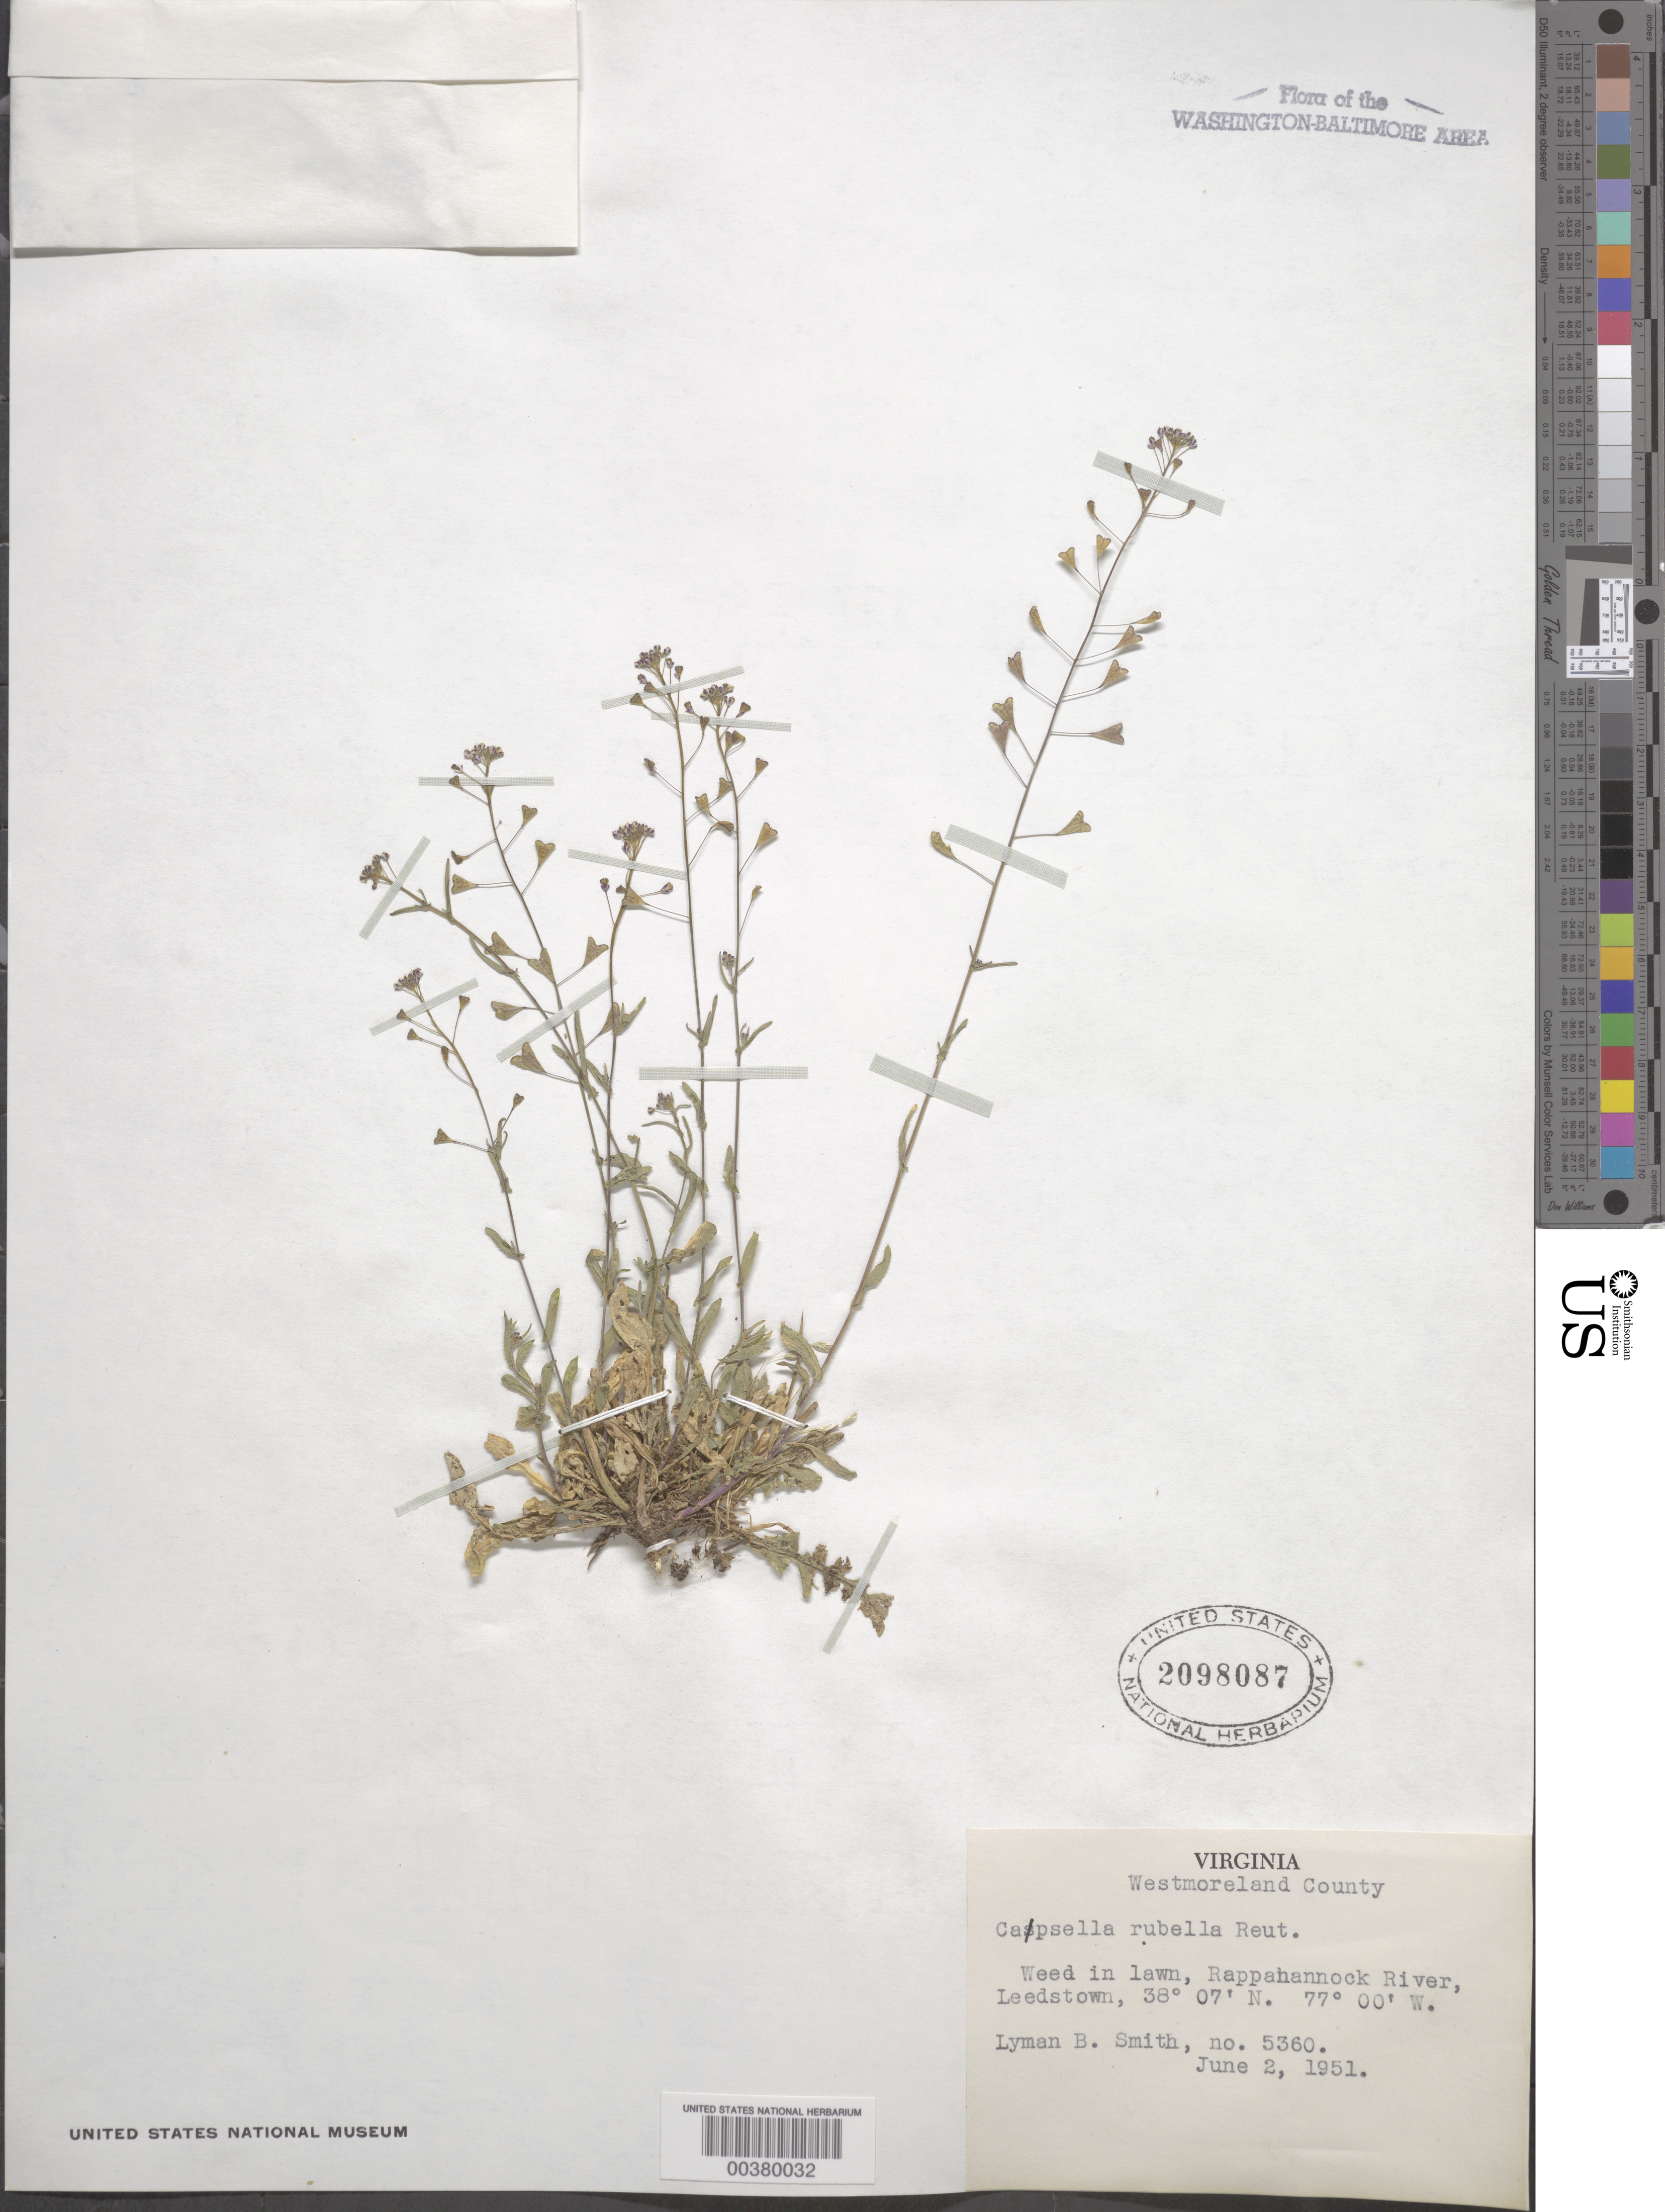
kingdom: Plantae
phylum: Tracheophyta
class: Magnoliopsida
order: Brassicales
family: Brassicaceae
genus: Capsella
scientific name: Capsella bursa-pastoris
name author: (L.) Medik.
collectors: L. Smith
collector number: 5360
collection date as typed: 02 Jun 1951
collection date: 1951-06-02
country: United States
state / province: Virginia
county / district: Westmoreland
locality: Rappahannock River, Leedstown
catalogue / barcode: US 2098087